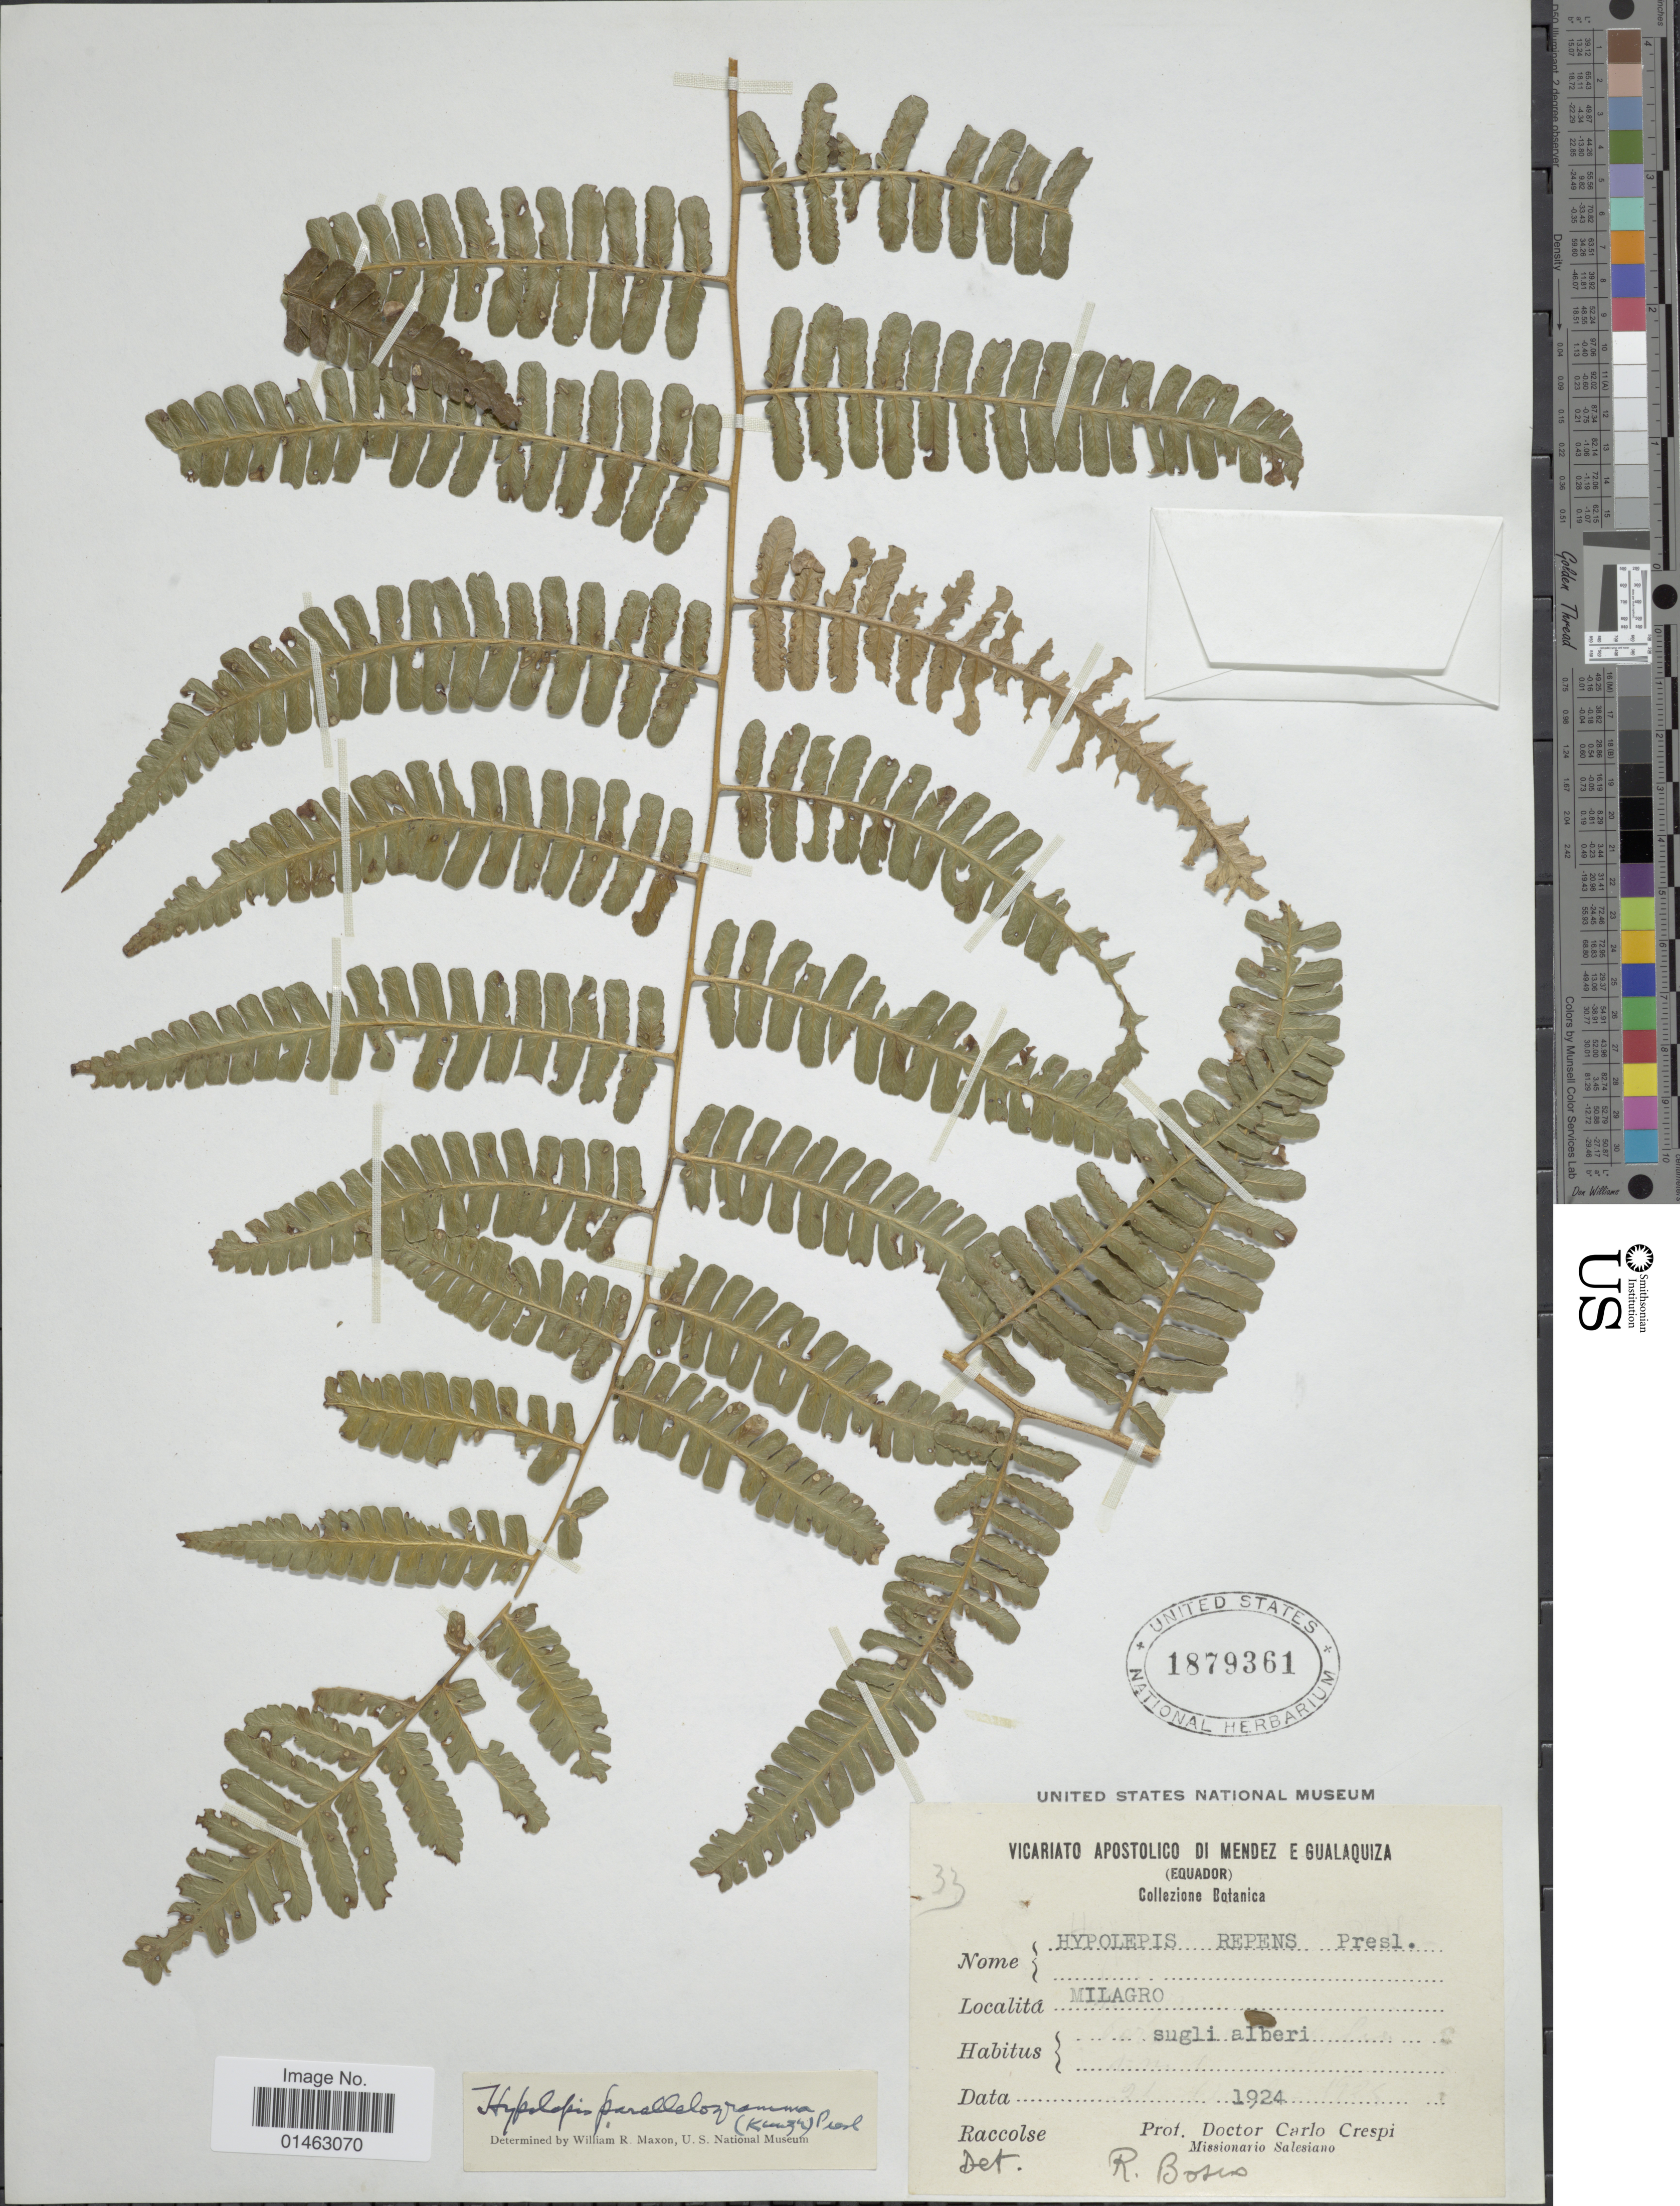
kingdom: Plantae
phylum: Tracheophyta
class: Polypodiopsida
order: Polypodiales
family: Dennstaedtiaceae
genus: Hypolepis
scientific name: Hypolepis parallelogramma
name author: (Kunze) C. Presl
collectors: C. Crespi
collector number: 33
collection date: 1924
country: Ecuador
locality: Milagro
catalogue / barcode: US 1879361